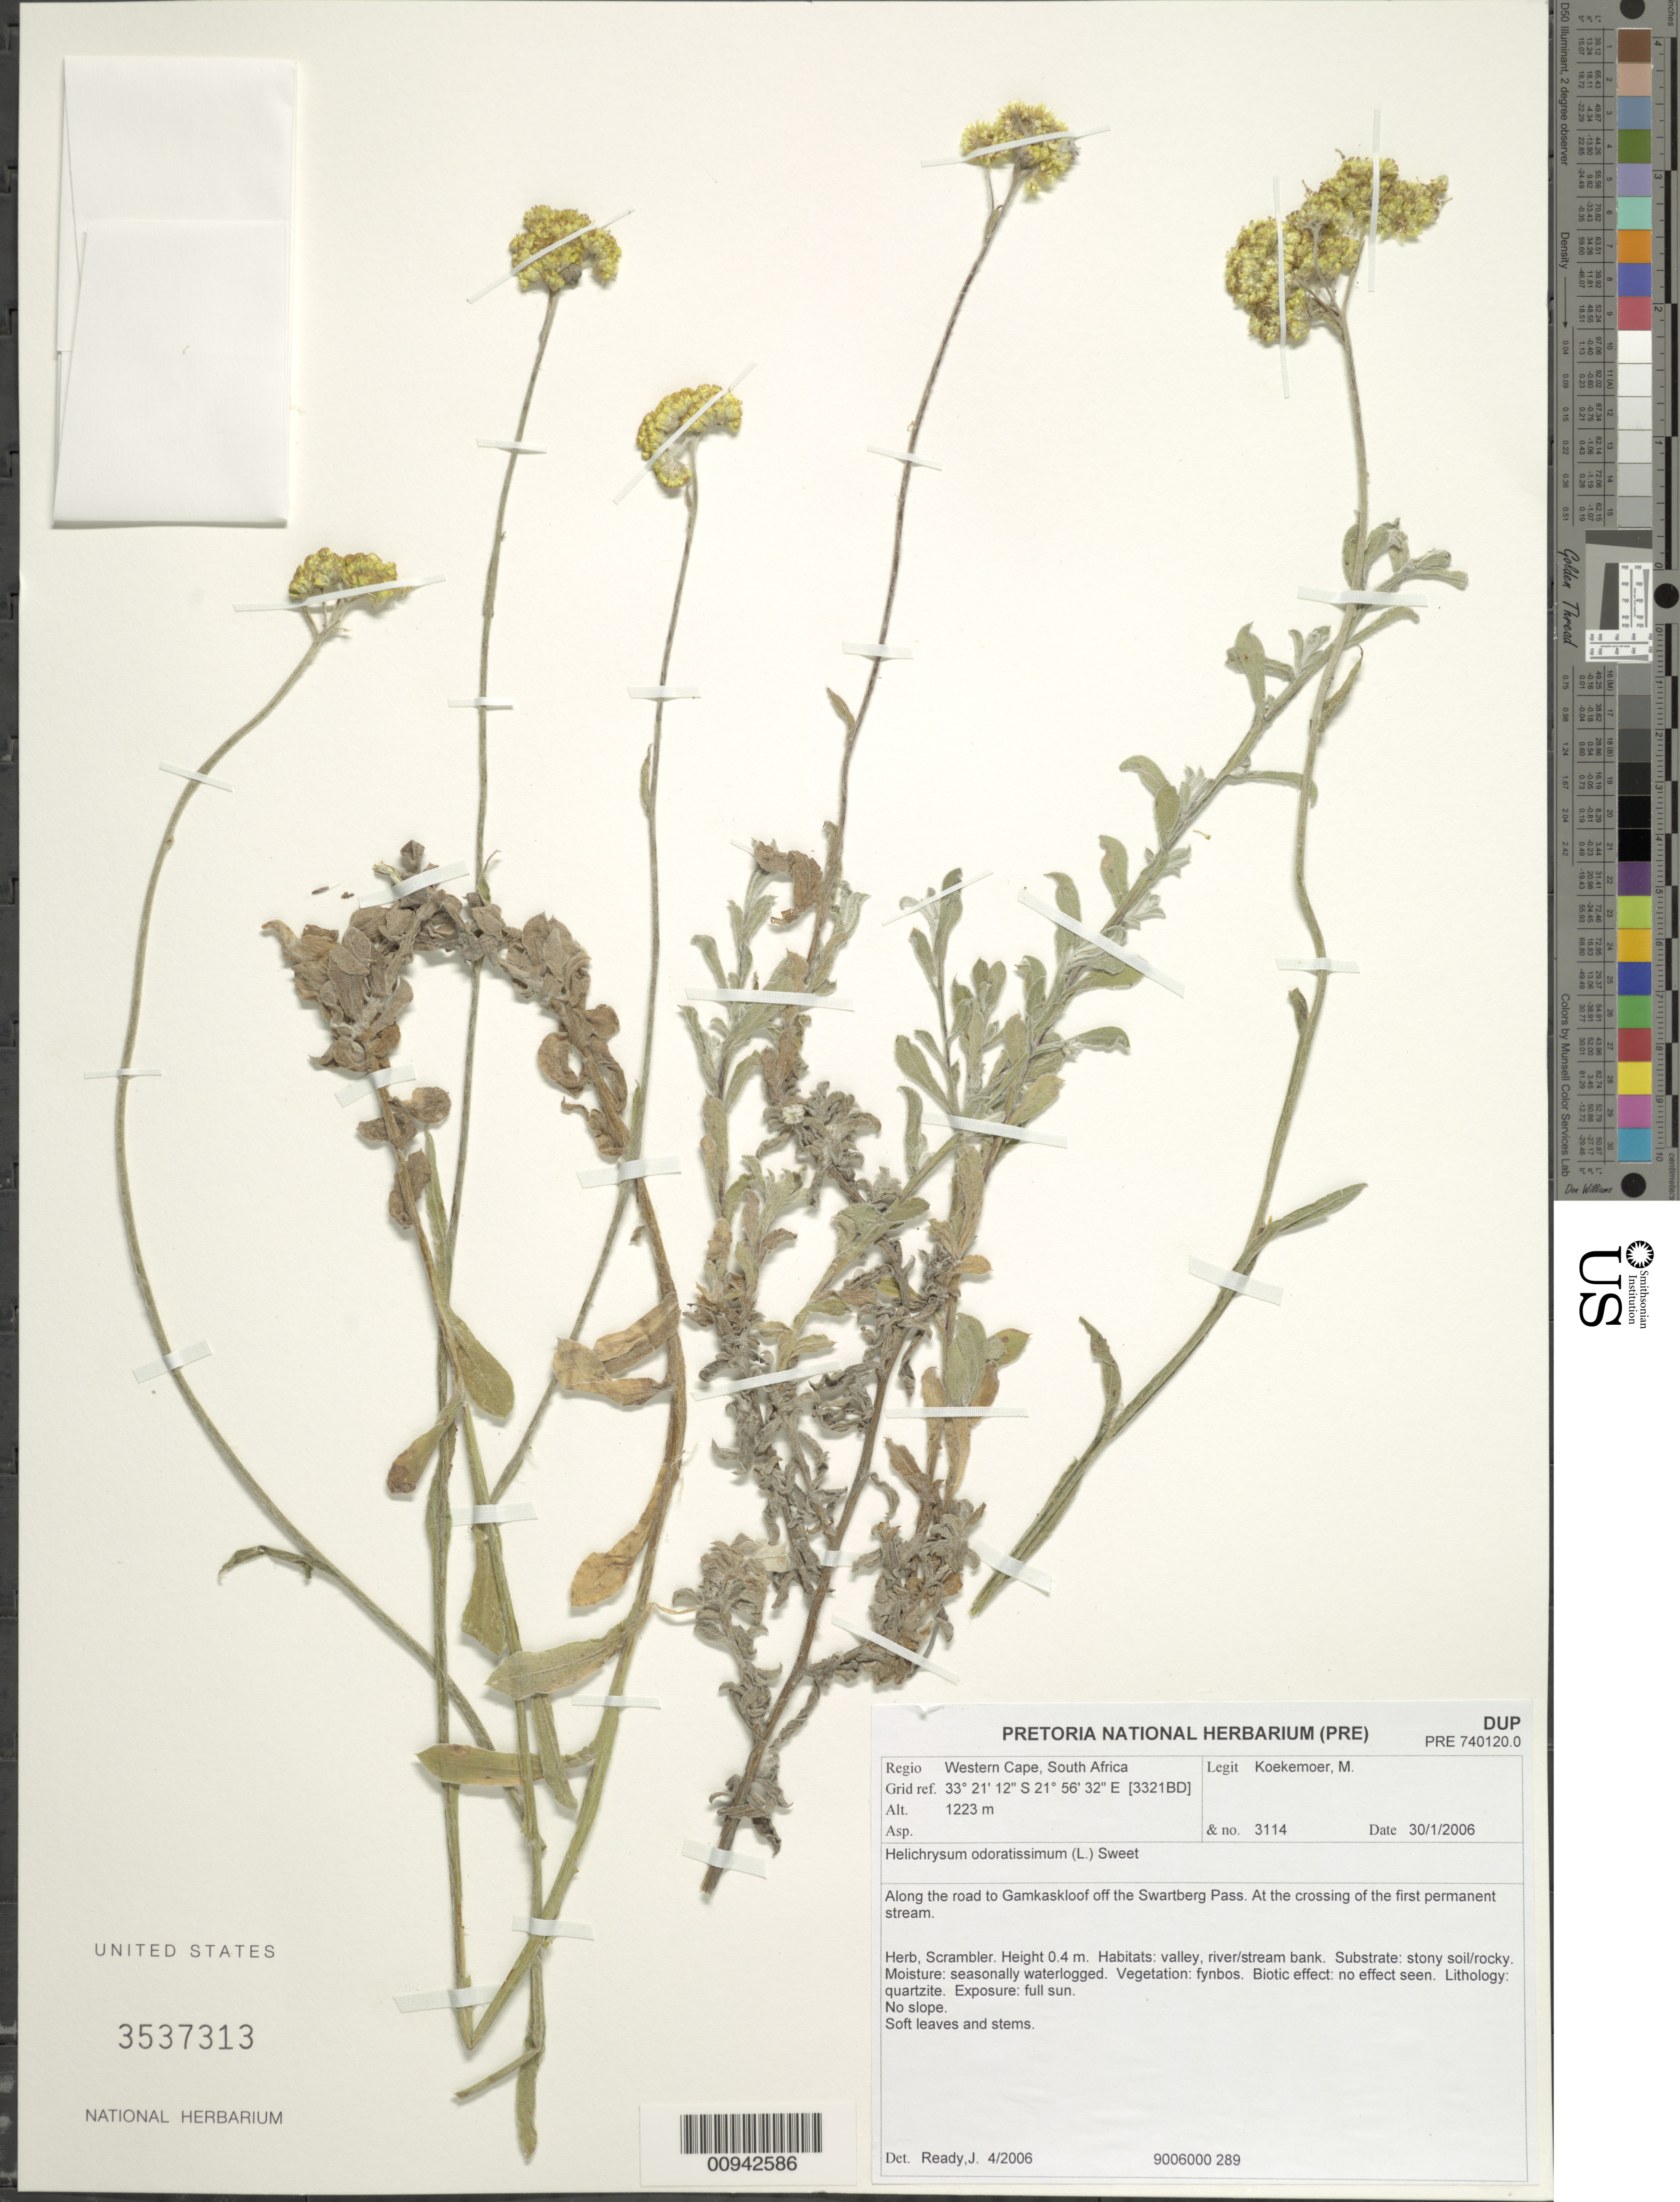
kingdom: Plantae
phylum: Tracheophyta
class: Magnoliopsida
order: Asterales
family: Asteraceae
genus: Helichrysum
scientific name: Helichrysum odoratissimum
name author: (L.) Sweet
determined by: Ready, J.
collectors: M. Koekemoer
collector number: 3114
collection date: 2006-01-30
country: South Africa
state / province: Western Cape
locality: Gamkaskloof, along road to, off the Swartberg Pass. At the crossing of the first permanent stream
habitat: Valley, river/stream bank. Substrate: stony soil/rocky. Seasonally waterlogged. Fynbos vegetation. Quartzite. Full sun. No slope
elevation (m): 1223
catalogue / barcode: US 3537313